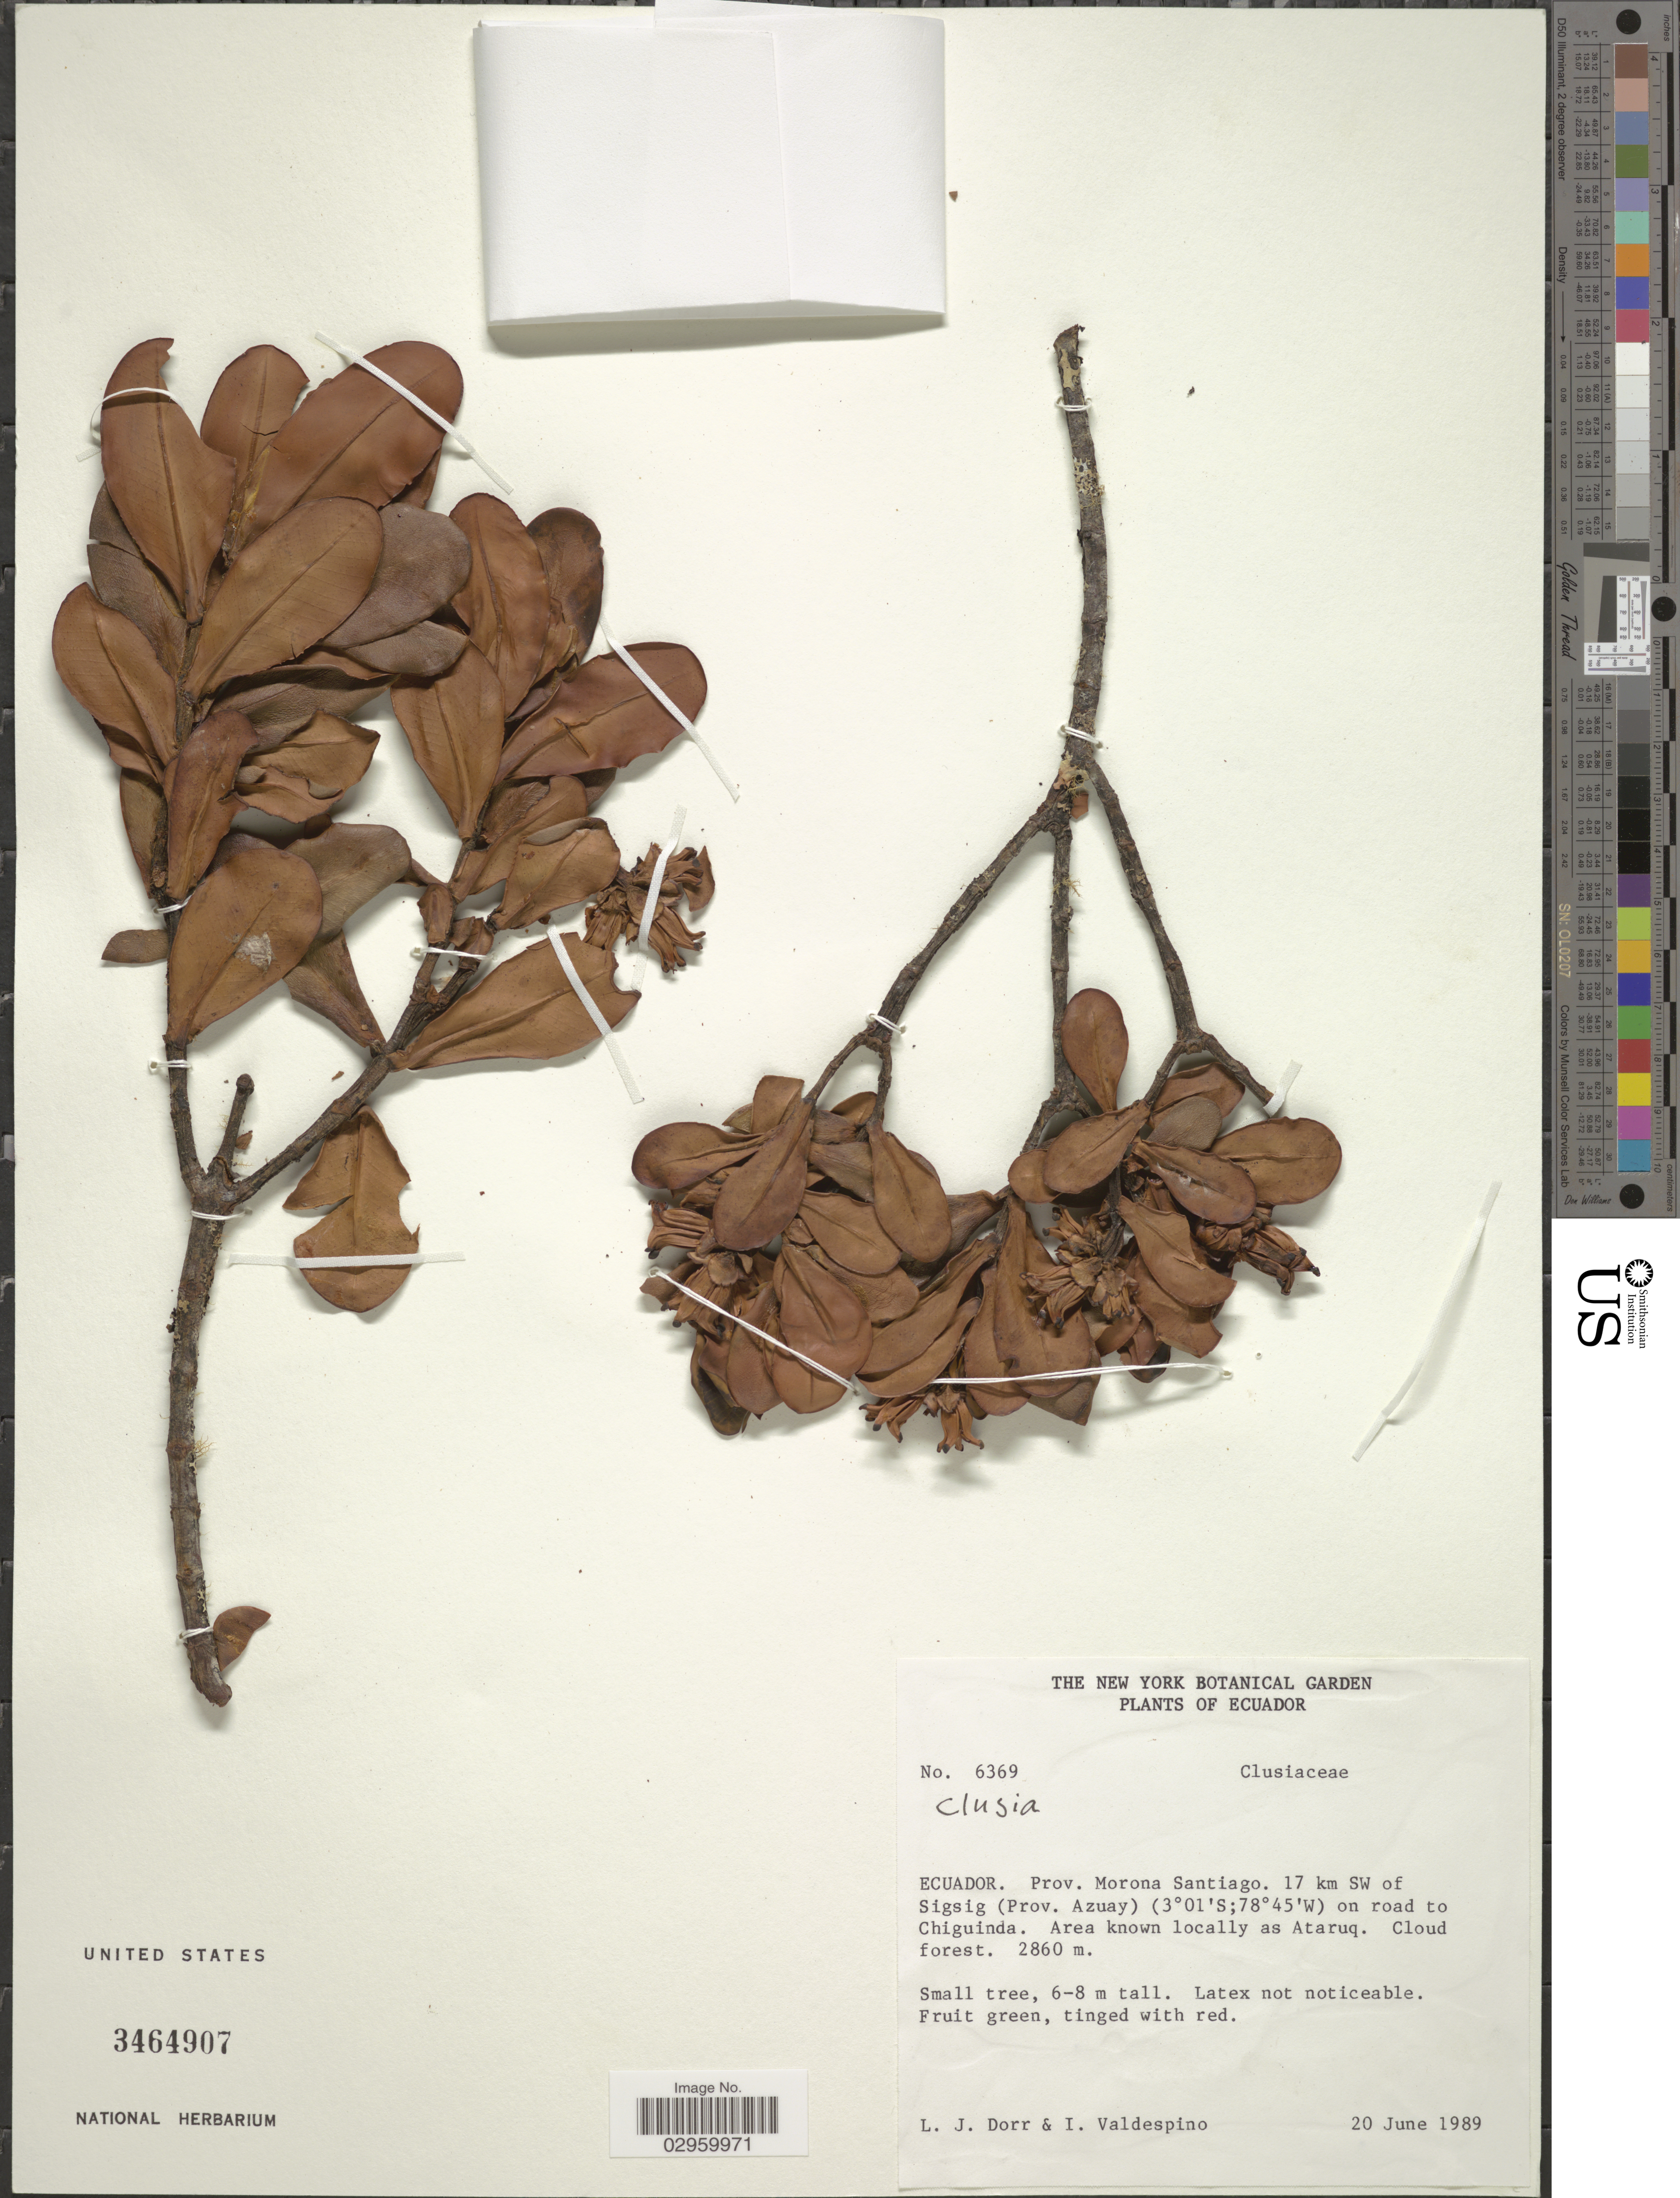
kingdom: Plantae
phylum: Tracheophyta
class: Magnoliopsida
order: Malpighiales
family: Clusiaceae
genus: Clusia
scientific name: Clusia sp.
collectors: L. J. Dorr & I. Valdespino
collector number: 6369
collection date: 1989-06-20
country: Ecuador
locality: Prov. Morona Santiago. 17 km SW of Sigsig (Prov. Azuay) on road to Chiguinda. Area known locally as Ataruq.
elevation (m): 2860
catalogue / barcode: US 3464907